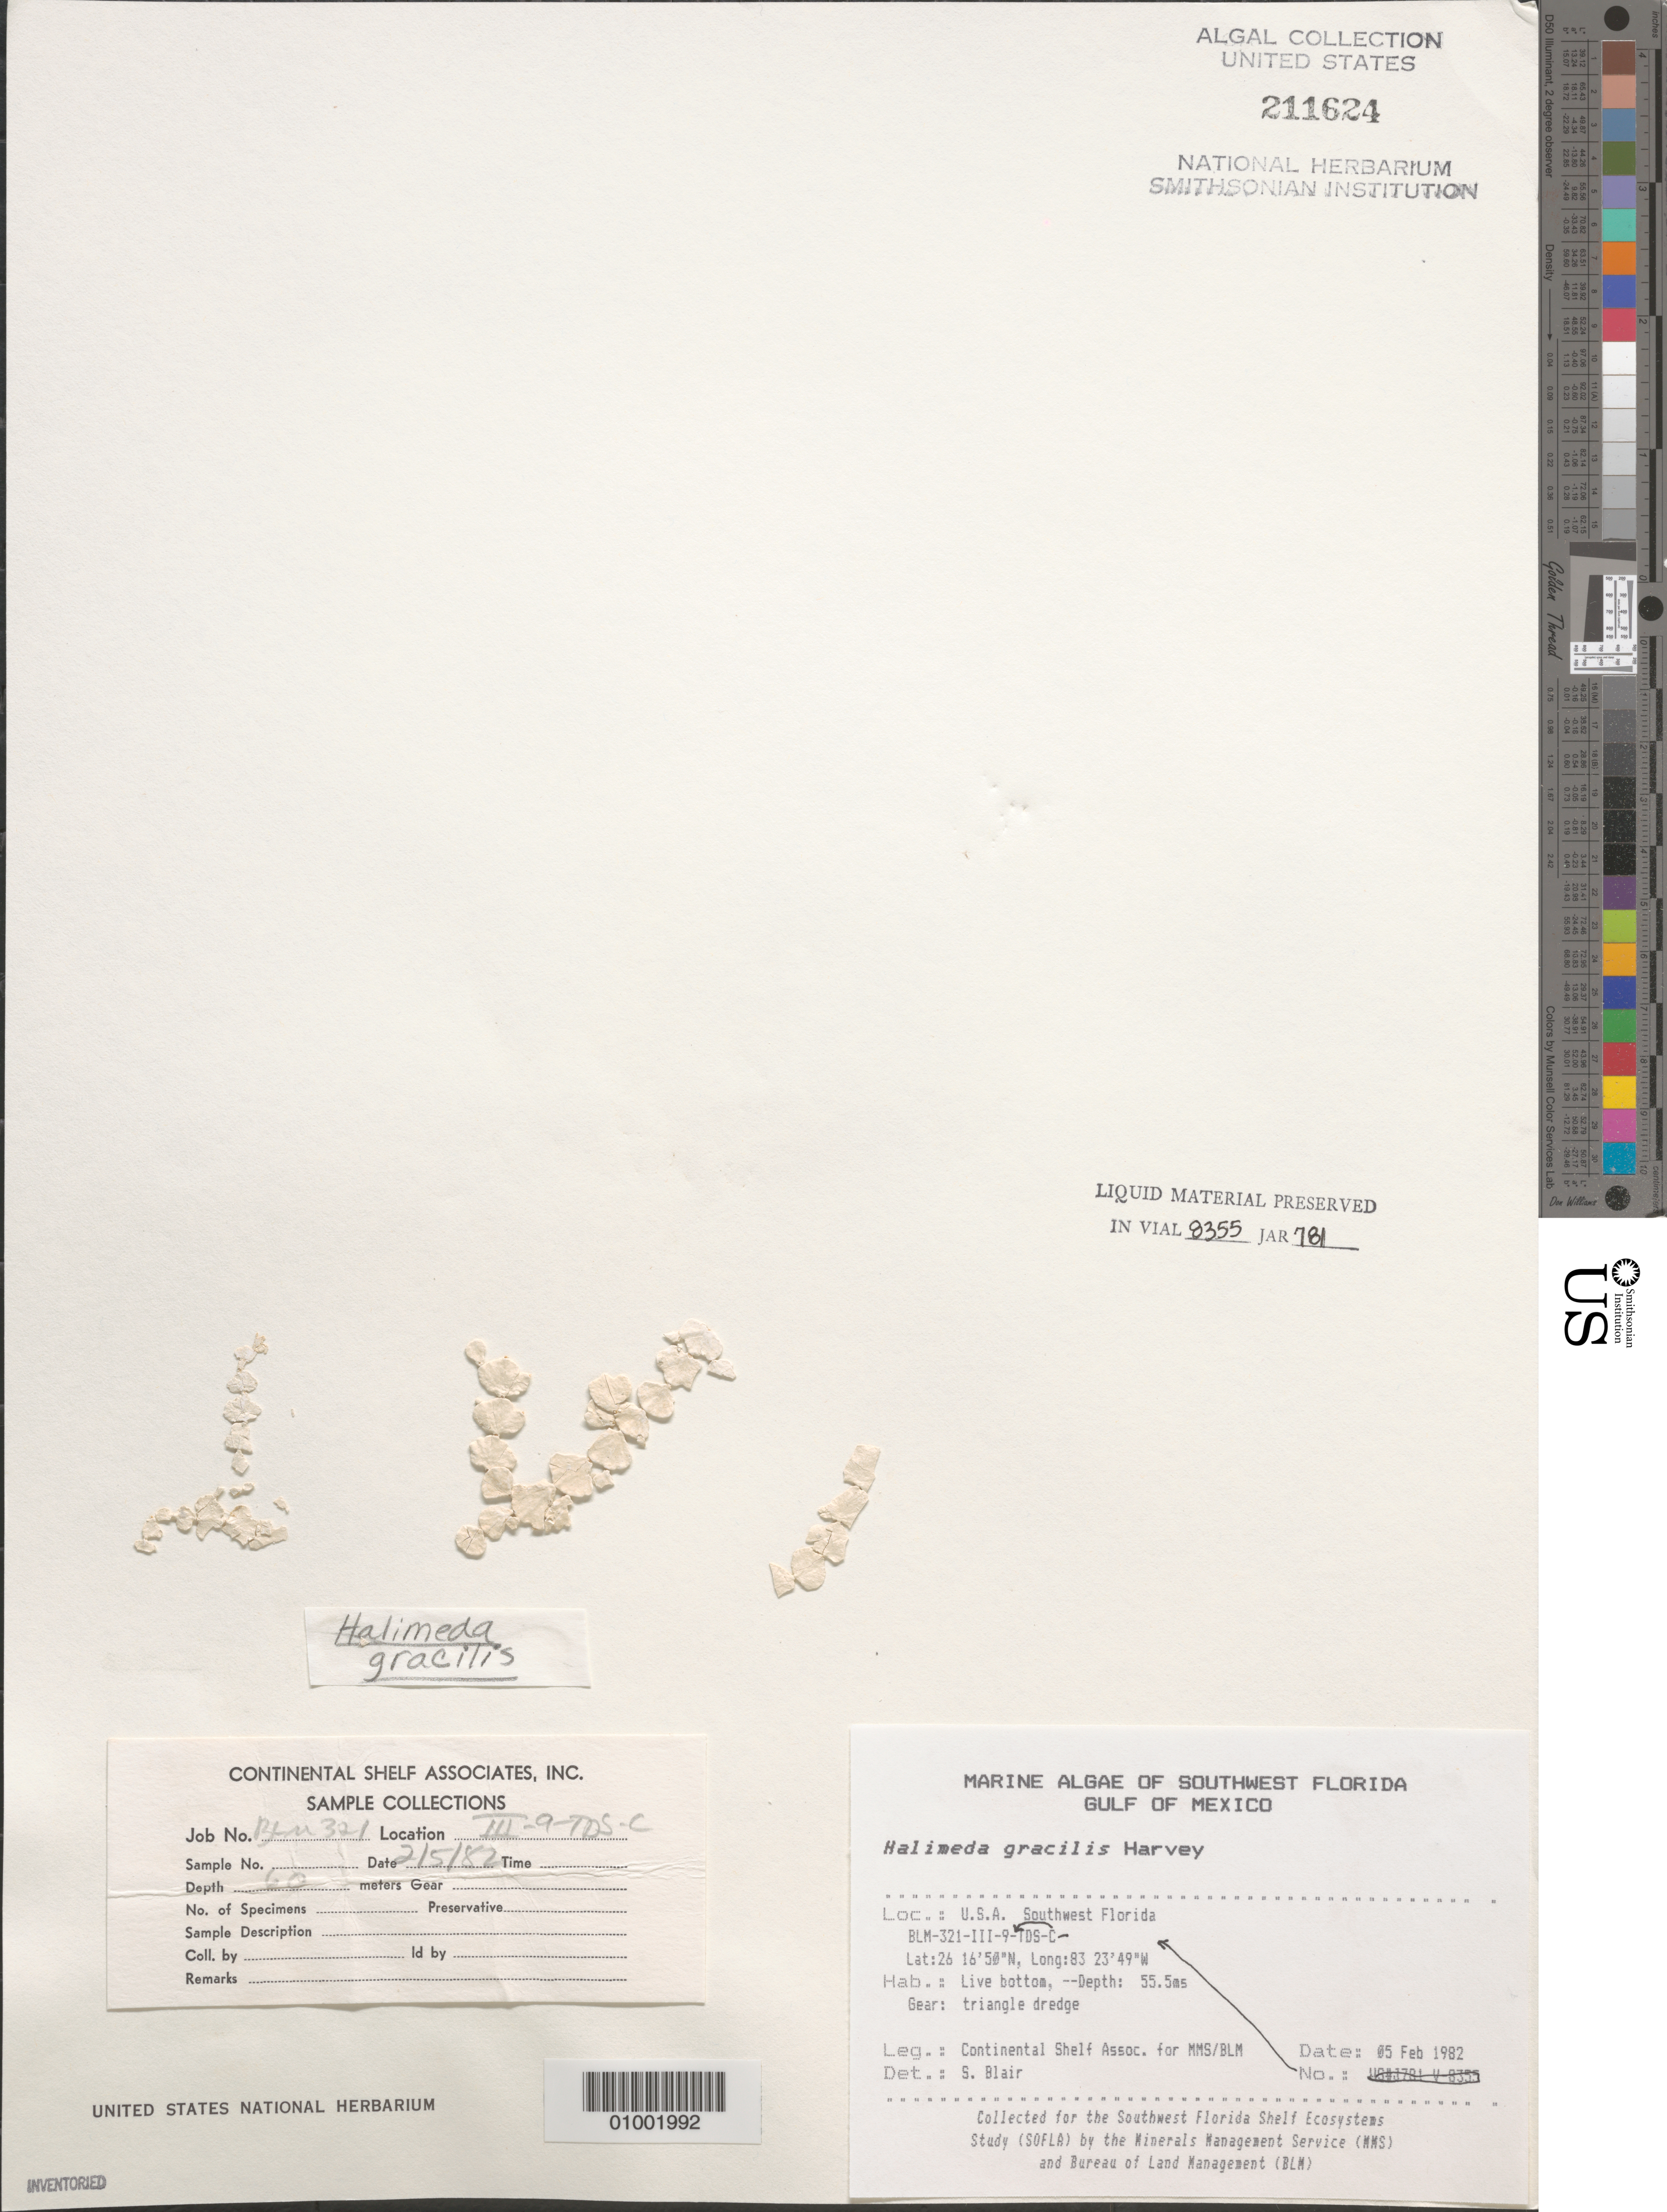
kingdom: Plantae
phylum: Chlorophyta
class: Ulvophyceae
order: Bryopsidales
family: Halimedaceae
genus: Halimeda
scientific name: Halimeda gracilis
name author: Harv. ex J. Agardh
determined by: Blair, S. M.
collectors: Continental Shelf Associates for the MMS/BLM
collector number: BLM-321-III-9-C-TDS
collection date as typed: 05 Feb 1982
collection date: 1982-02-05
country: United States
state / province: Florida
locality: Gulf of Mexico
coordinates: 26 16'50"N, 83 23'49"W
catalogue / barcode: US 211624